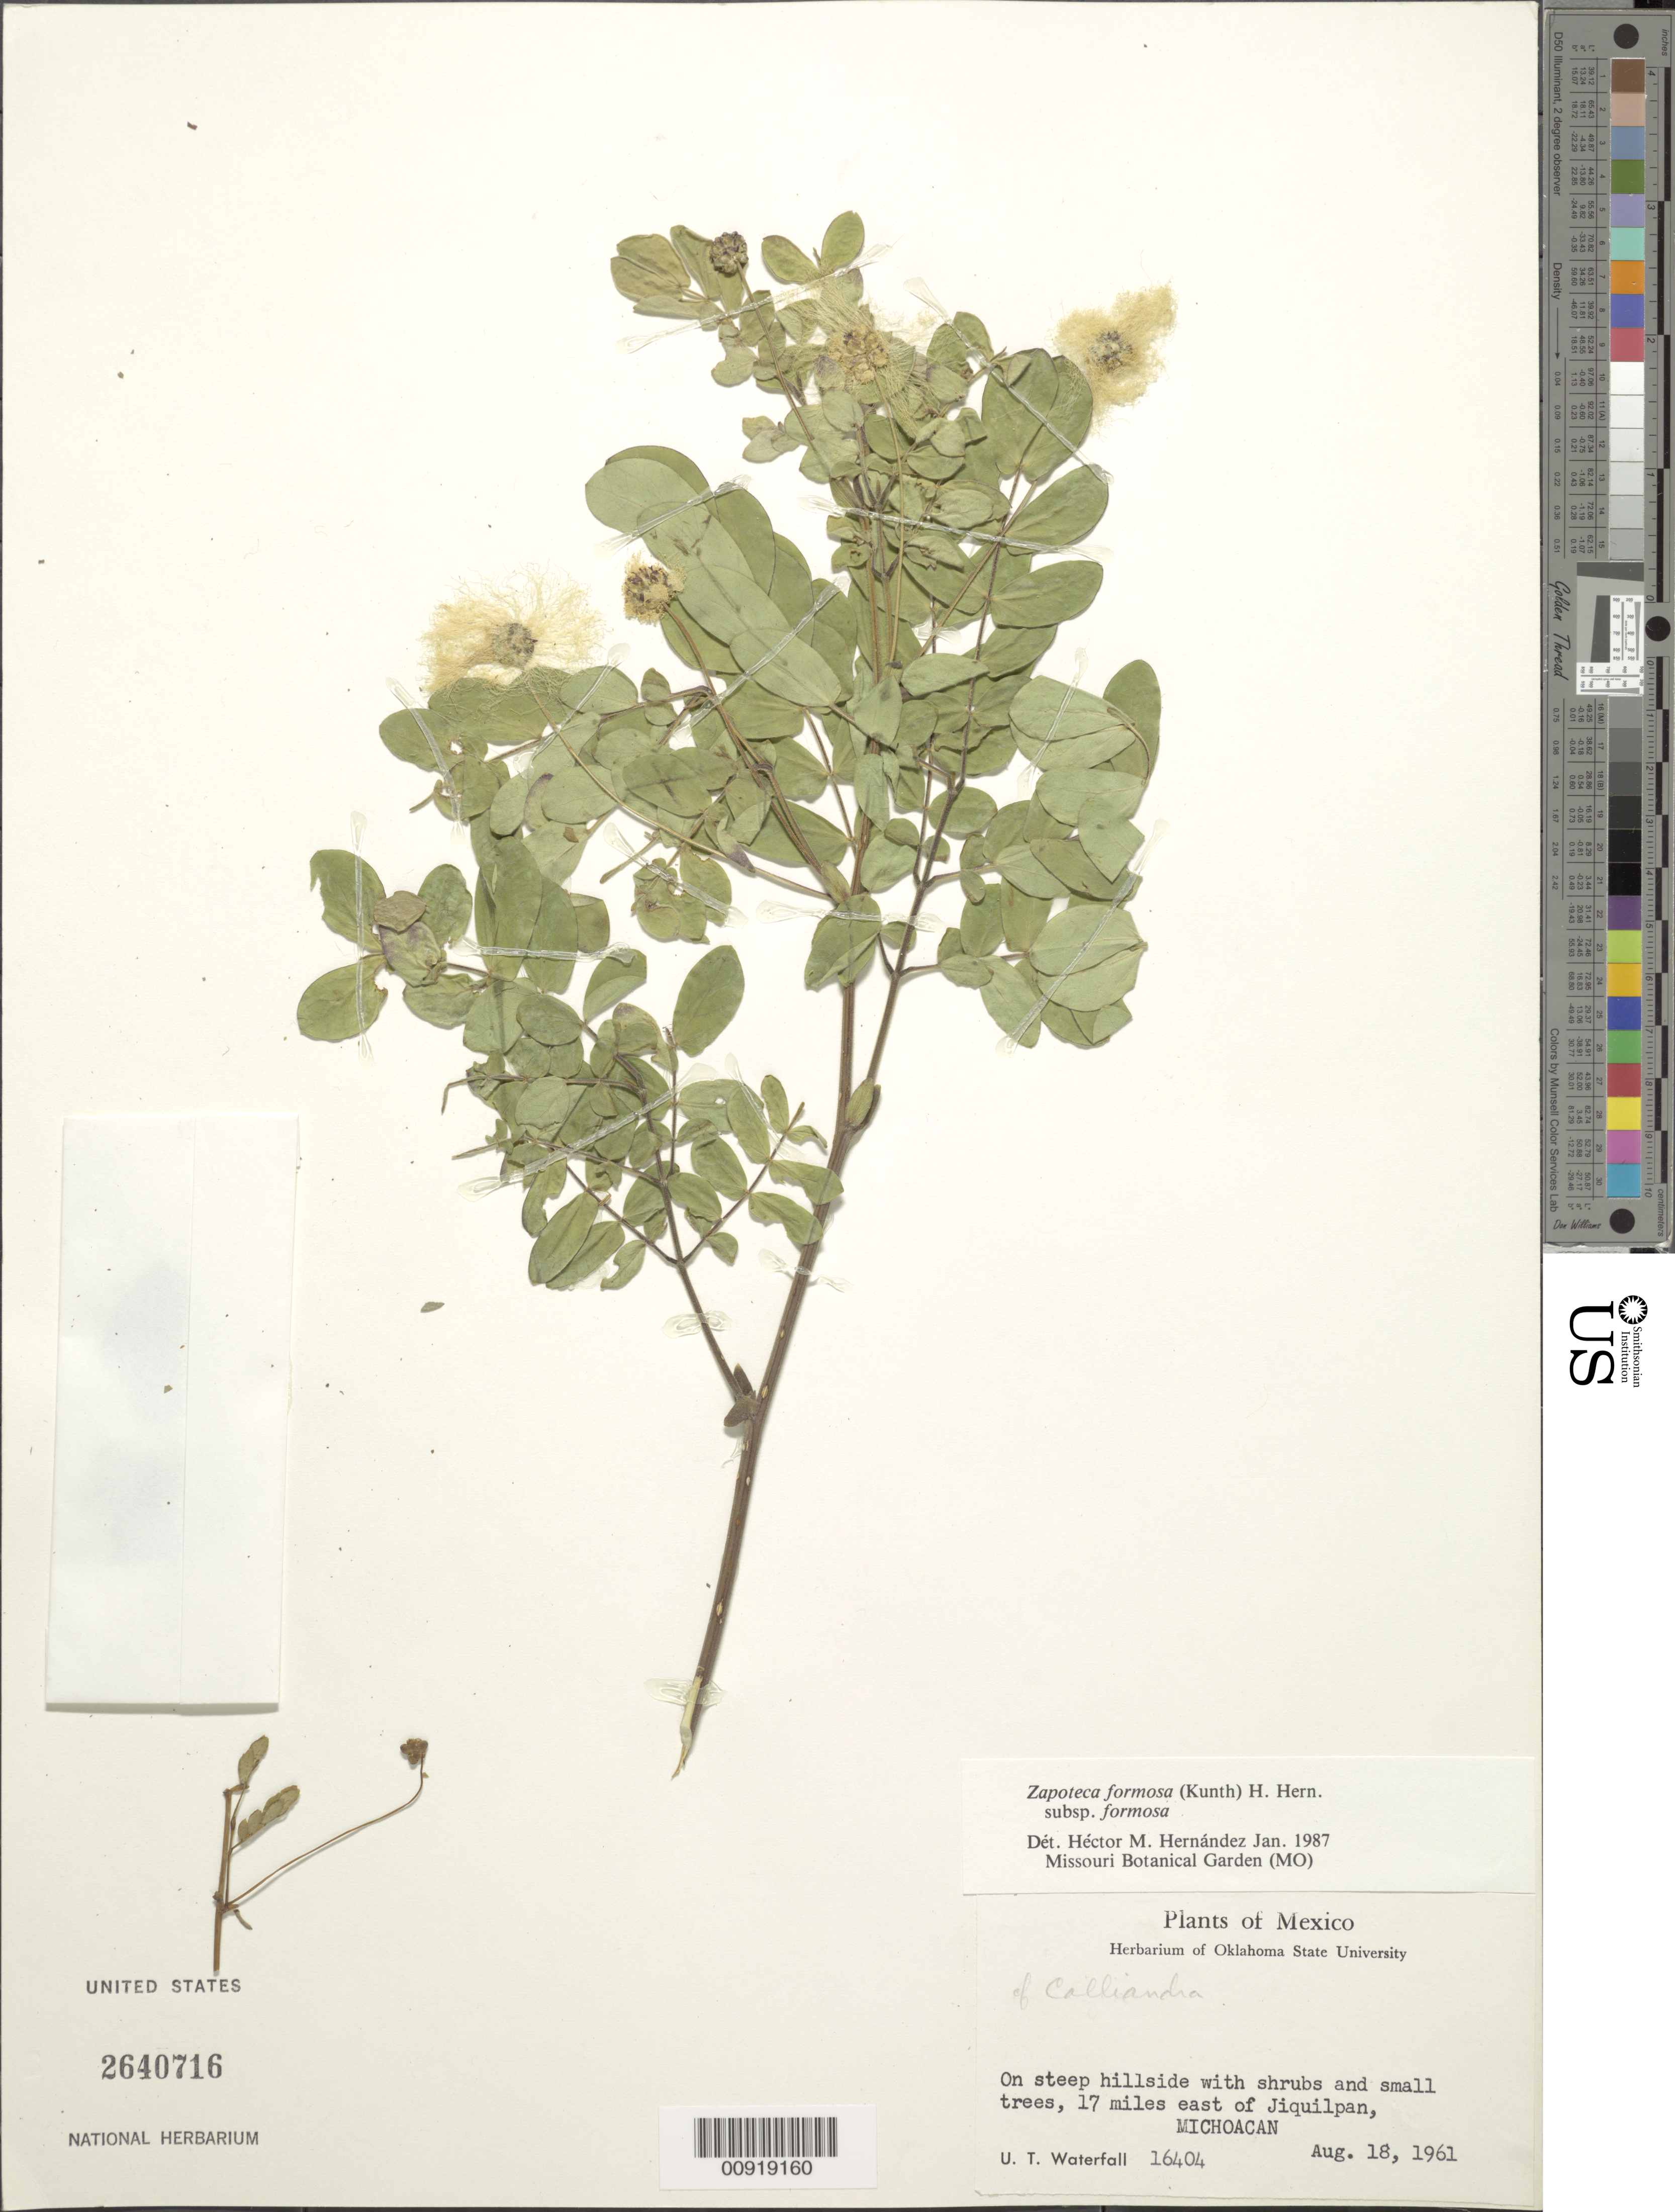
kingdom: Plantae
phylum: Tracheophyta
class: Magnoliopsida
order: Fabales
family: Fabaceae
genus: Zapoteca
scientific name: Zapoteca formosa subsp. formosa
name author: (Kunth) H.M. Hern.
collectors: U. T. Waterfall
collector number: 16404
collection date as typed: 18 Aug 1961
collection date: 1961-08-18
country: Mexico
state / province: Michoacán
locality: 17 miles east of Jiquilpan, Michoacán.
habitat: On steep hillside with shrubs and small trees.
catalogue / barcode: US 2640716